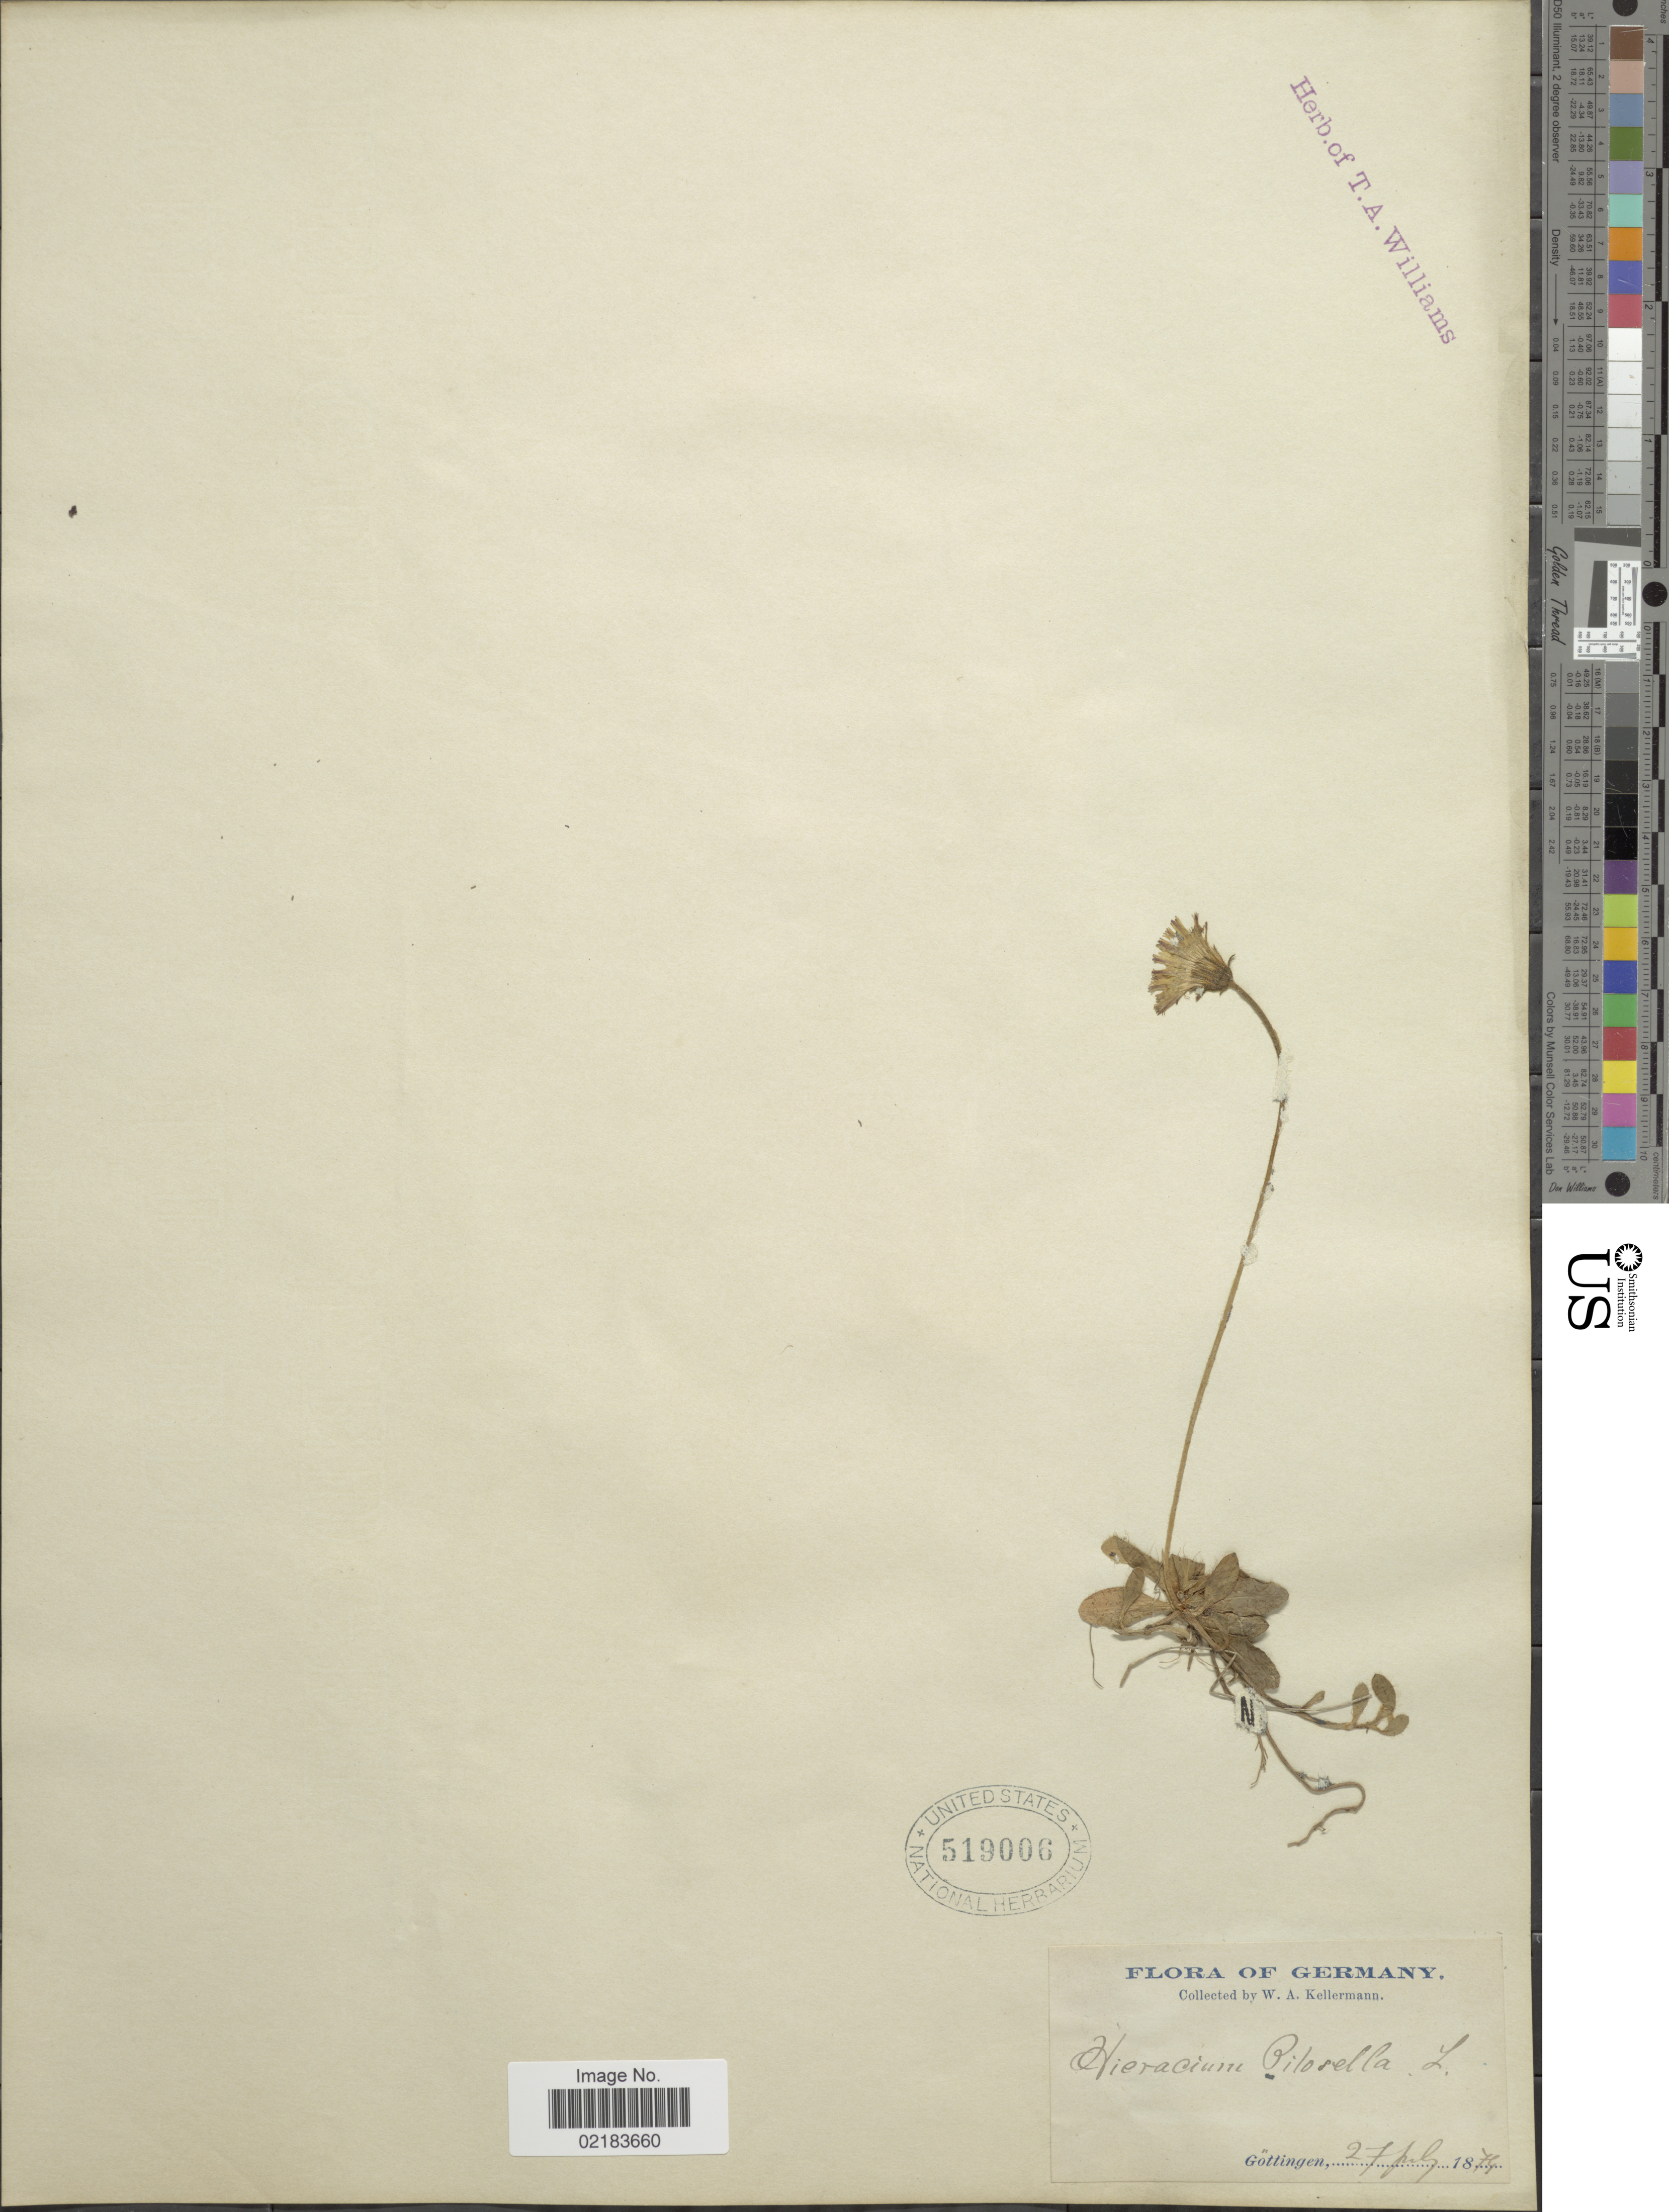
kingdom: Plantae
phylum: Tracheophyta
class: Magnoliopsida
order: Asterales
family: Asteraceae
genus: Pilosella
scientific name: Pilosella officinarum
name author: Vaill.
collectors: W. Kellerman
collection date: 1874-07-27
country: Germany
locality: Göttingen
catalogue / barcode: US 519006